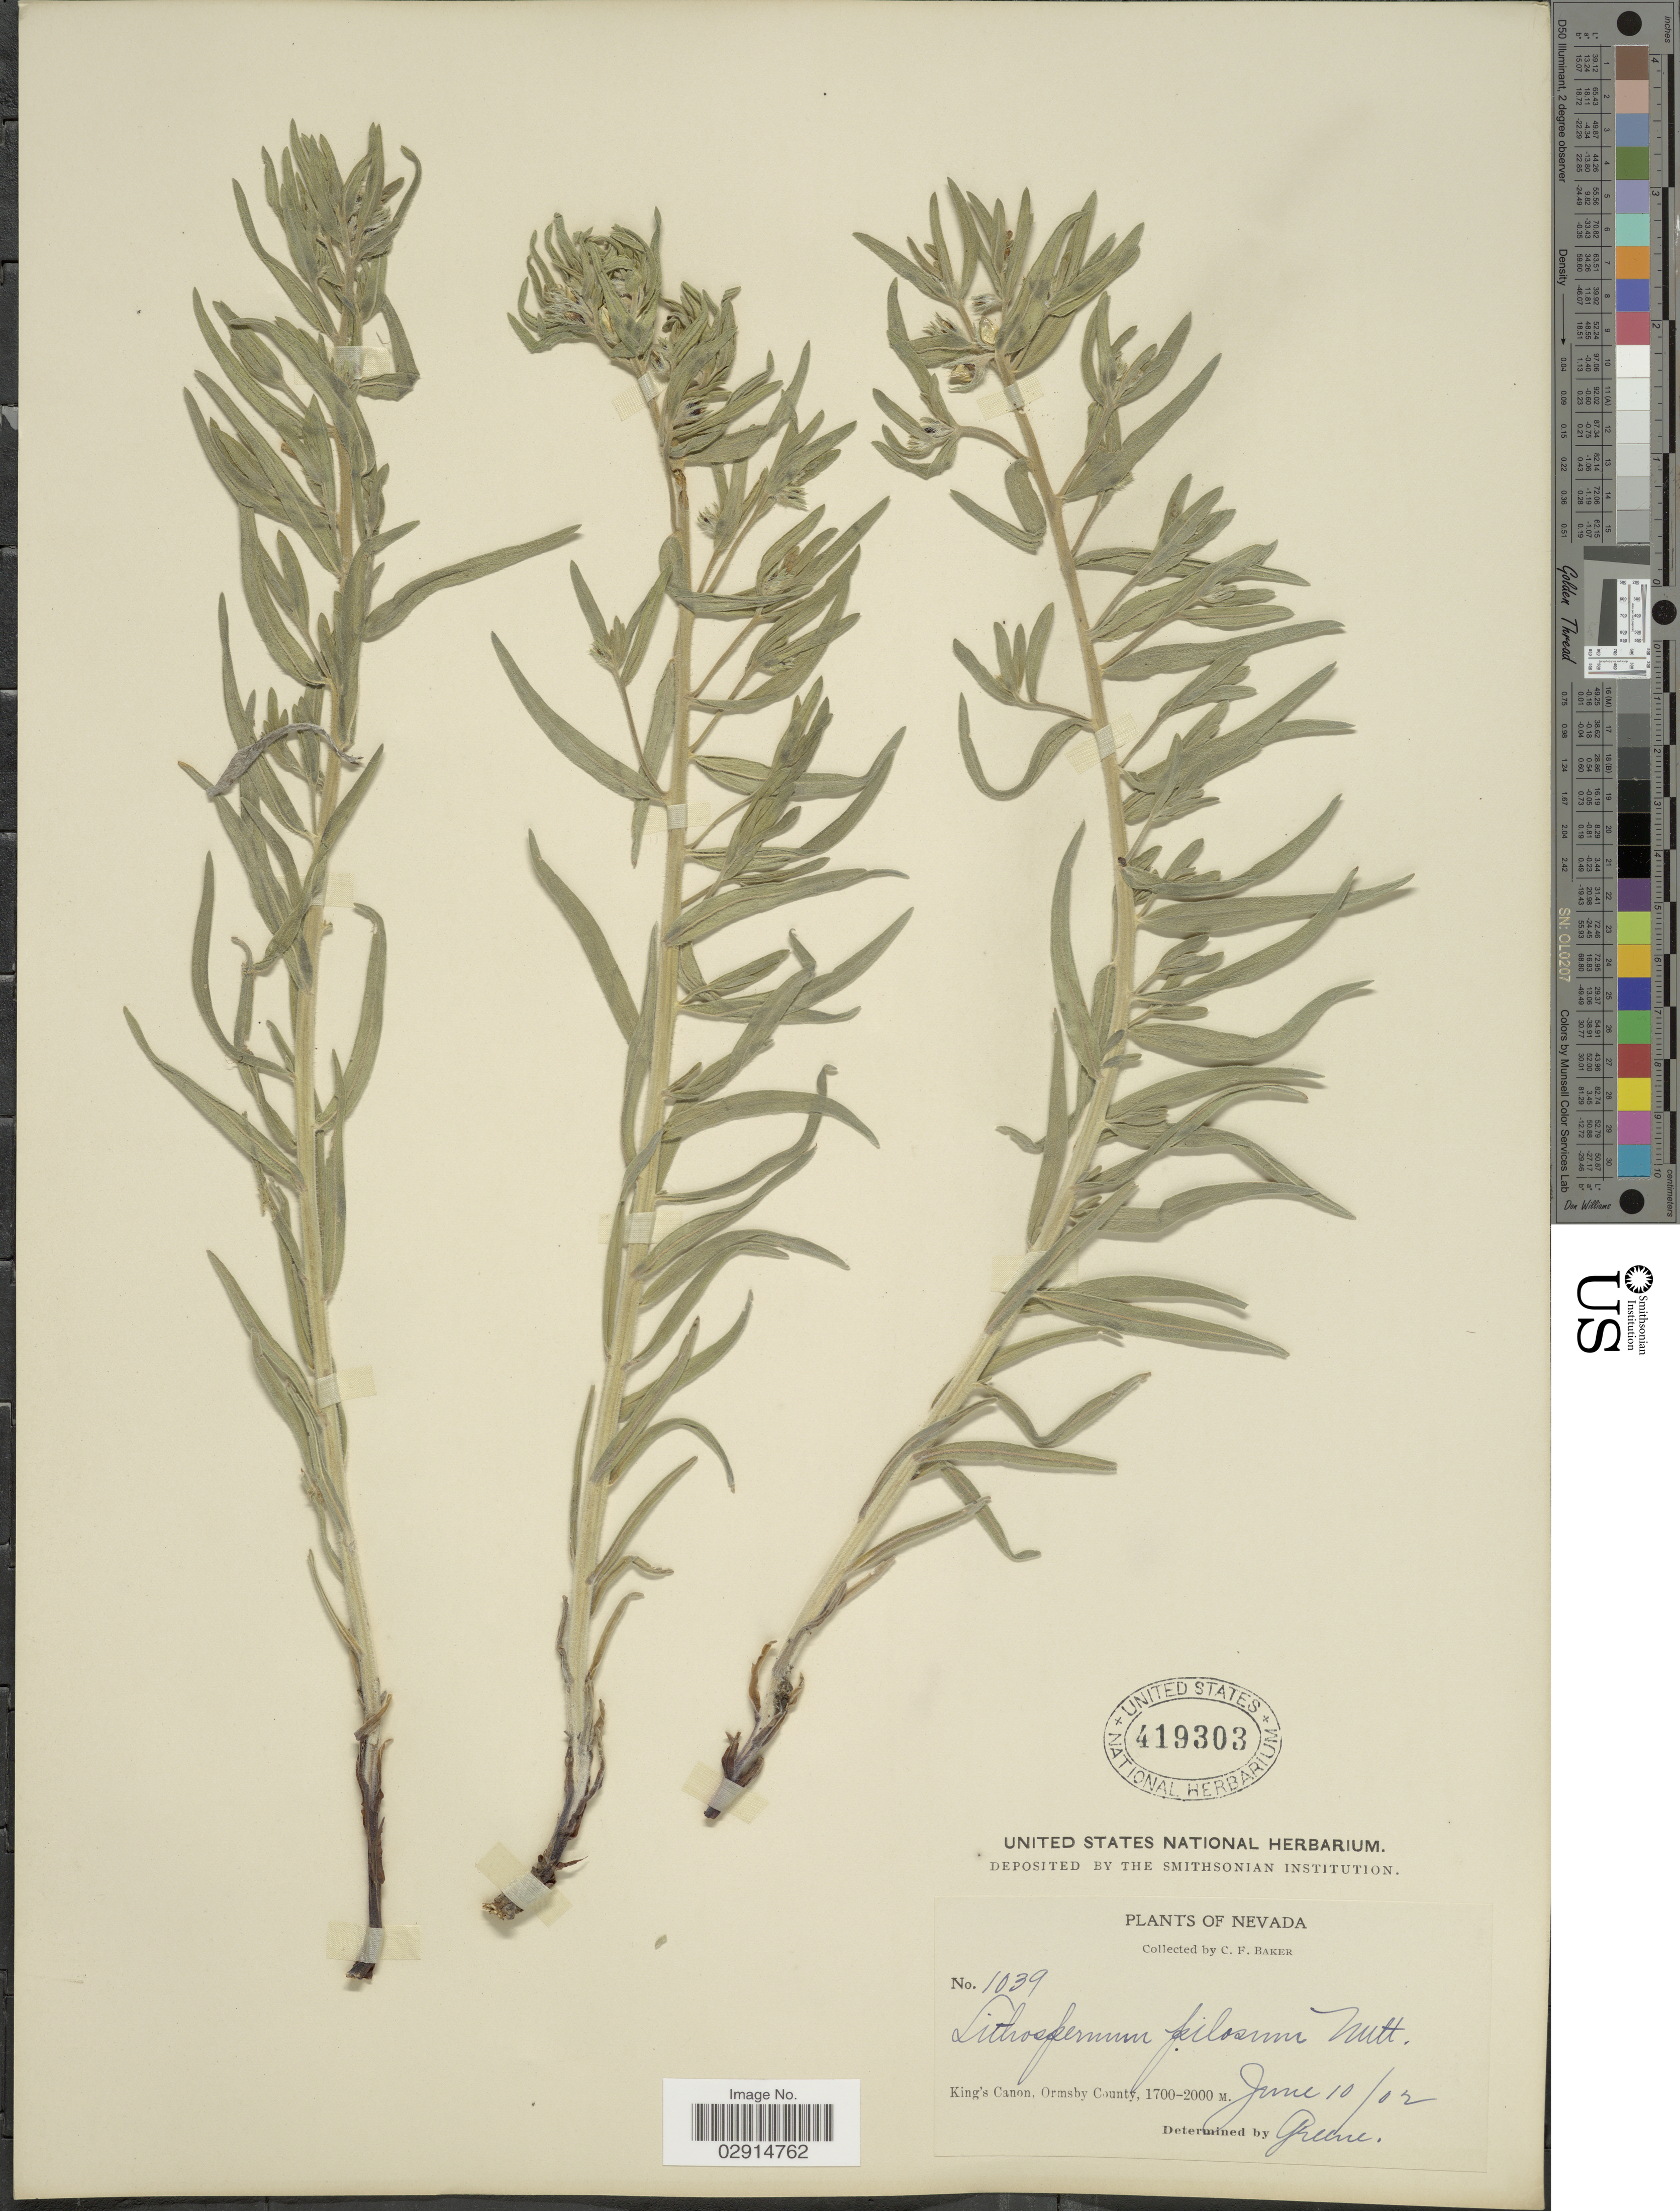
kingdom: Plantae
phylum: Tracheophyta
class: Magnoliopsida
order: Boraginales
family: Boraginaceae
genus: Lithospermum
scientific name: Lithospermum ruderale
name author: Douglas ex Lehm.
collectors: C. F. Baker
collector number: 1039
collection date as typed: Transcribed d/m/y: 10/6/2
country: United States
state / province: Nevada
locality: King's Canon, Ormsby County.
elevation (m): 1700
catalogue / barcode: US 419303